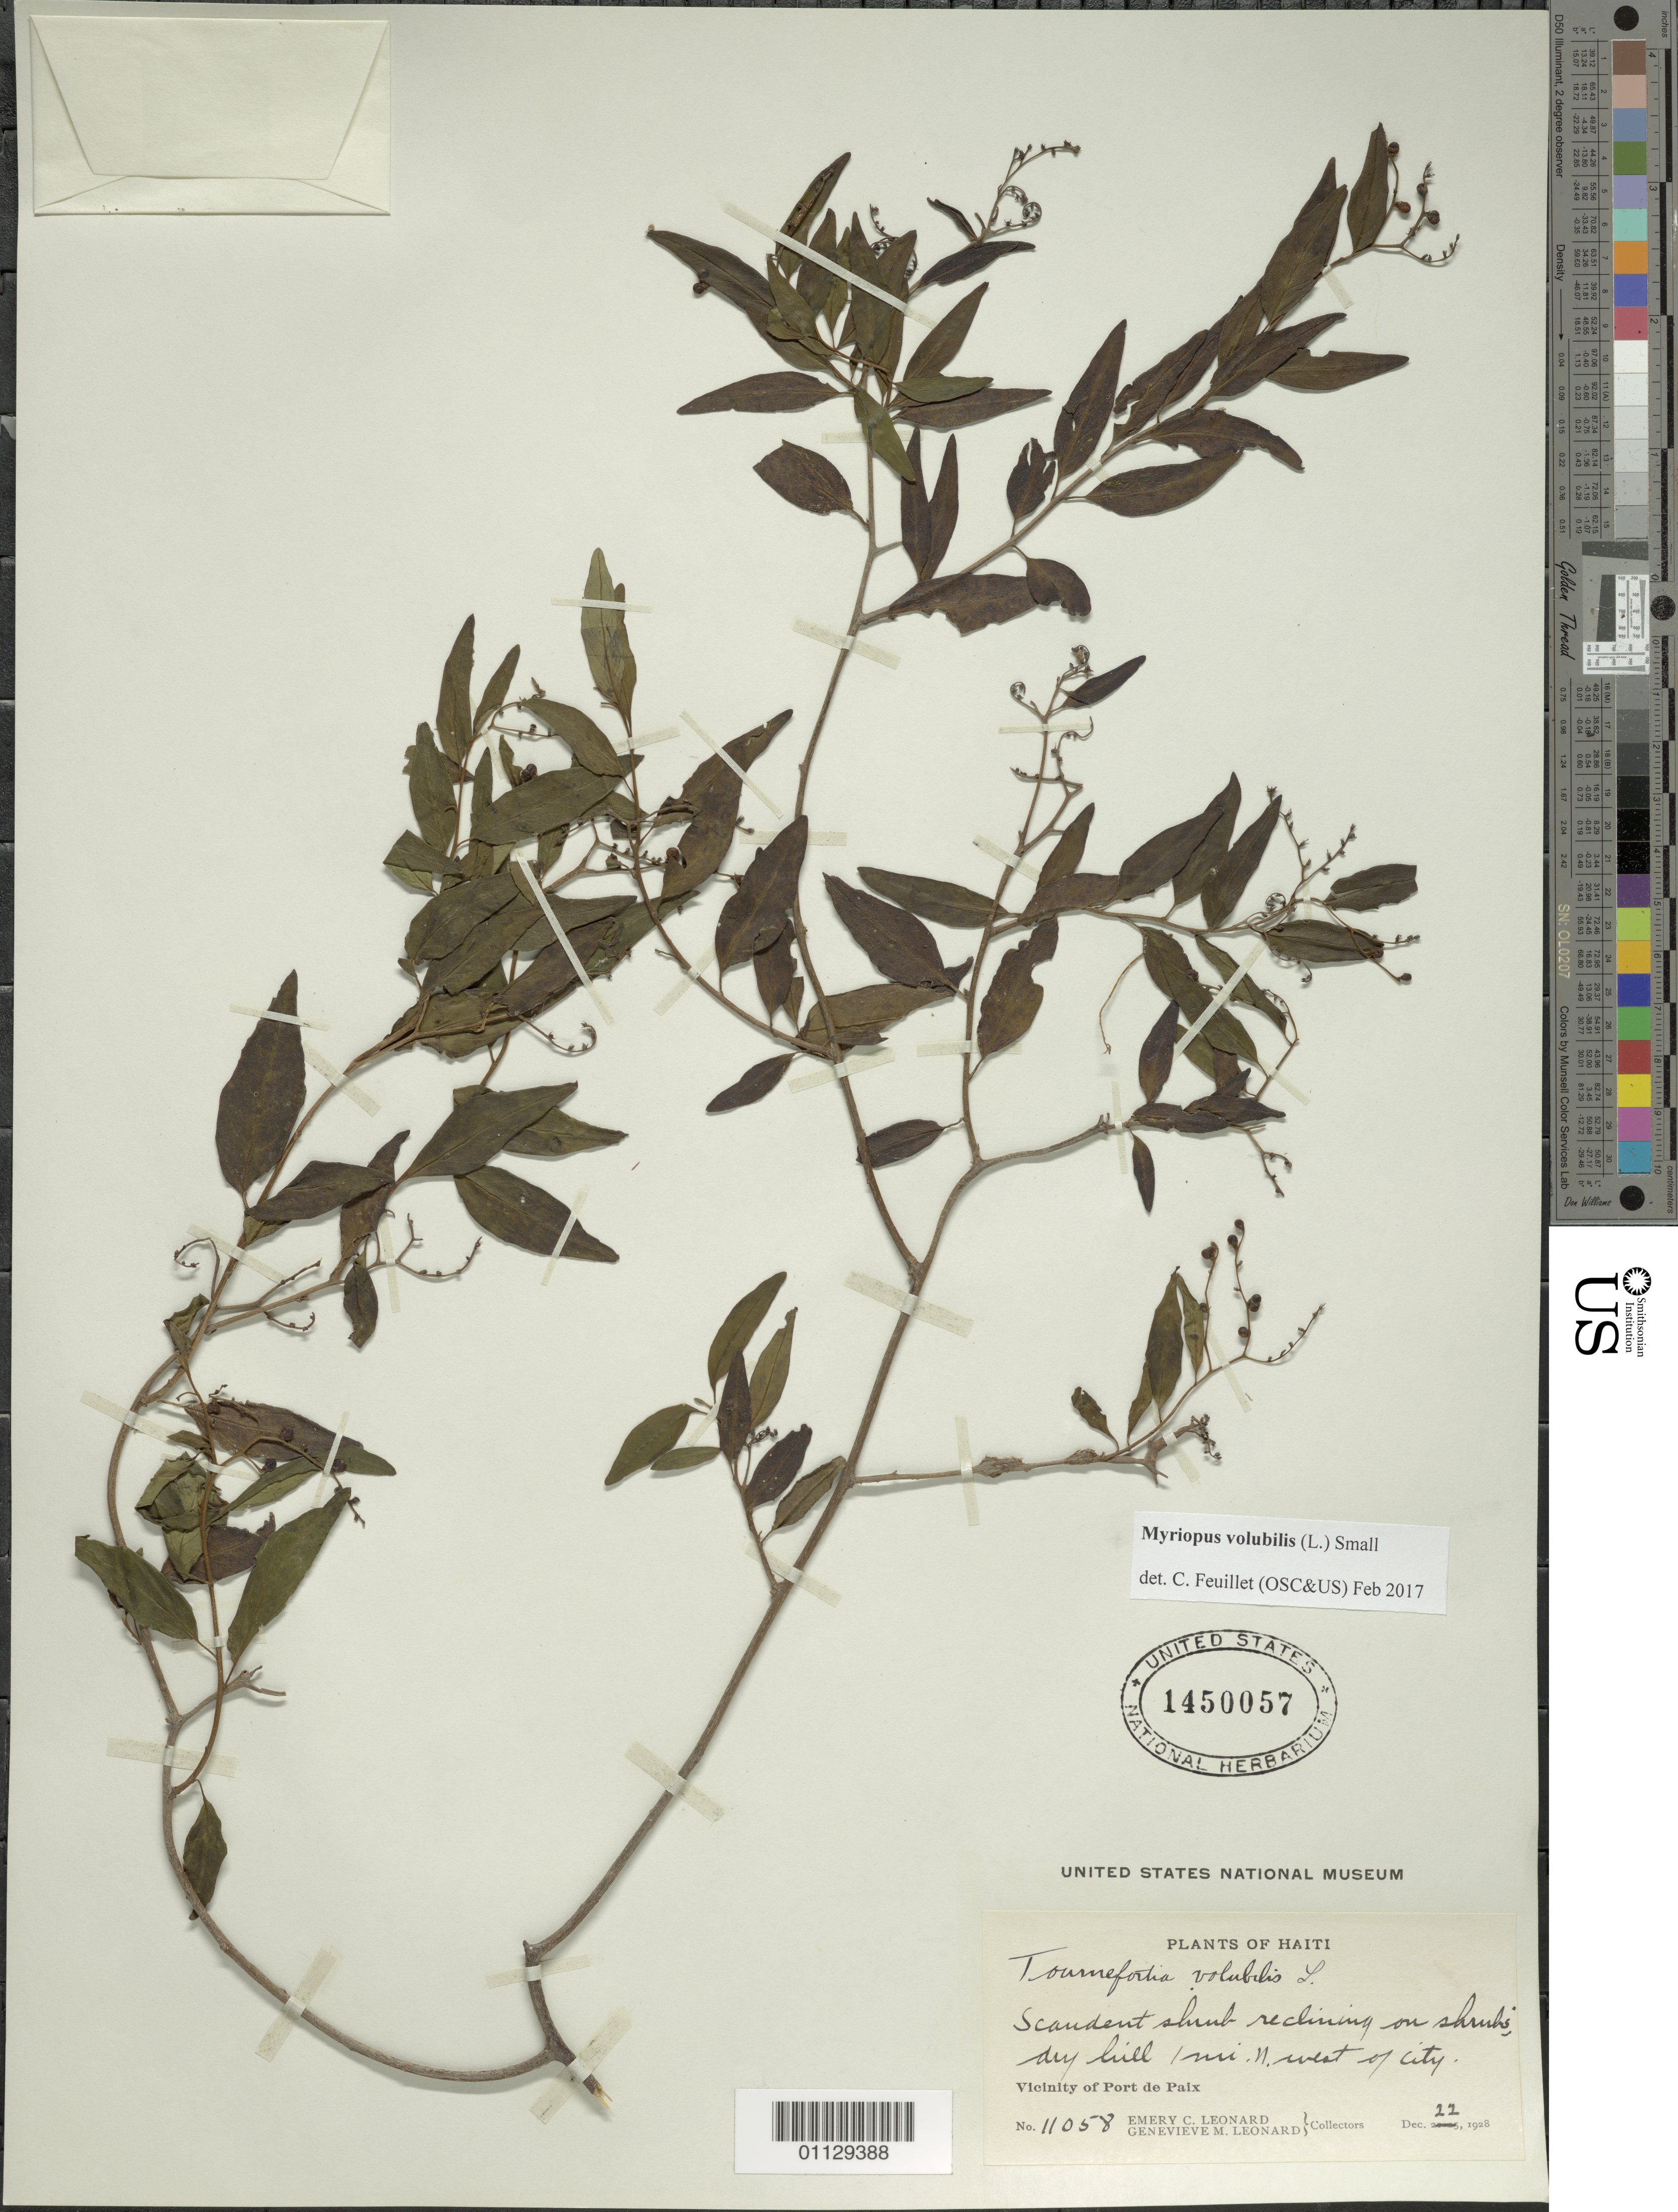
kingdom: Plantae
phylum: Tracheophyta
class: Magnoliopsida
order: Boraginales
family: Heliotropiaceae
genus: Myriopus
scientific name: Myriopus volubilis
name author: (L.) Small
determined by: Feuillet, C.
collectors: E. C. Leonard & G. M. Leonard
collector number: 11058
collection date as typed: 22 Dec 1928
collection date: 1928-12-22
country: Haiti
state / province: Nord-Óuest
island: Hispaniola I.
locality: Port de Paix vicinity, 1 mile W of city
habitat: Dry hill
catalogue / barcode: US 1450057